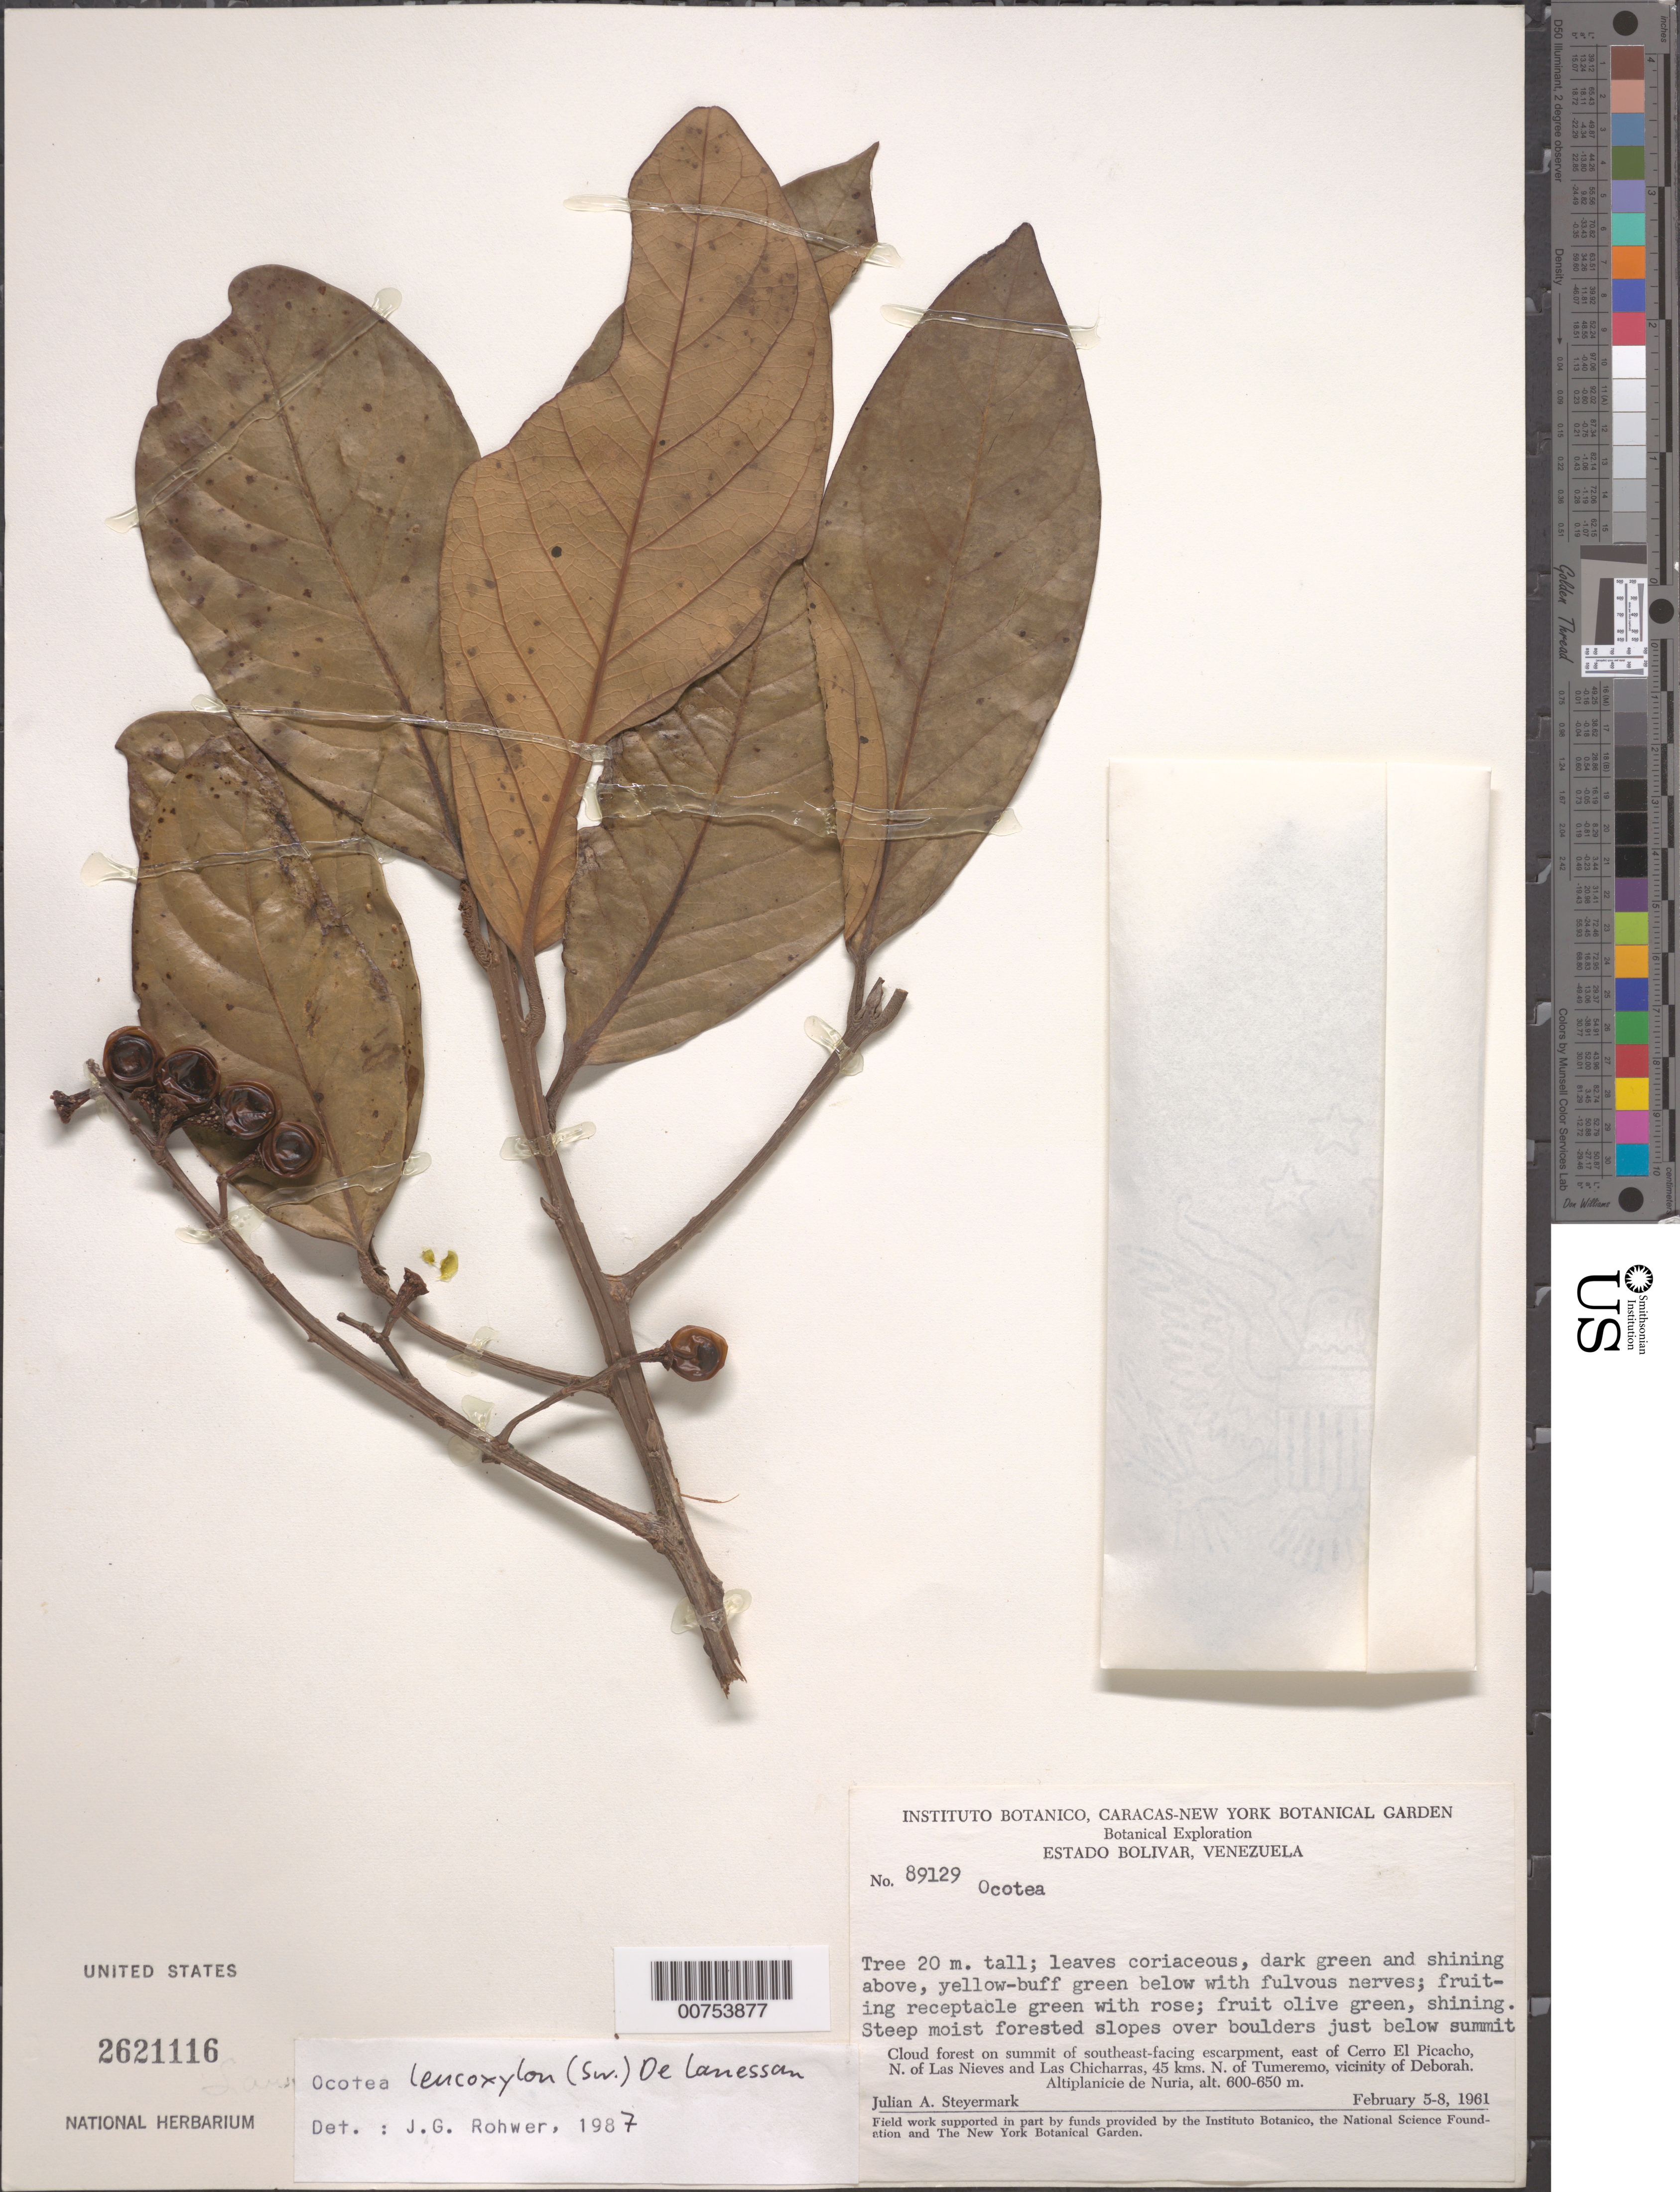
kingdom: Plantae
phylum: Tracheophyta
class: Magnoliopsida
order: Laurales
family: Lauraceae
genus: Ocotea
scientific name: Ocotea leucoxylon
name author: (Sw.) Laness.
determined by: Rohwer, J. G.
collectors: J. Steyermark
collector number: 89129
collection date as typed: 5-Feb-61 to 8-Feb-61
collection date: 1961-02-05/1961-02-08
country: Venezuela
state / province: Bolívar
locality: Cerro El Picacho, N of Las Nieves & Las Chicharras, 45 km N of Tumeremo, vic of Deborah, Altiplanicie de Nuria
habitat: Steep moist forested slopes over boulders just below summit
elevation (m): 600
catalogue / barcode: US 2621116